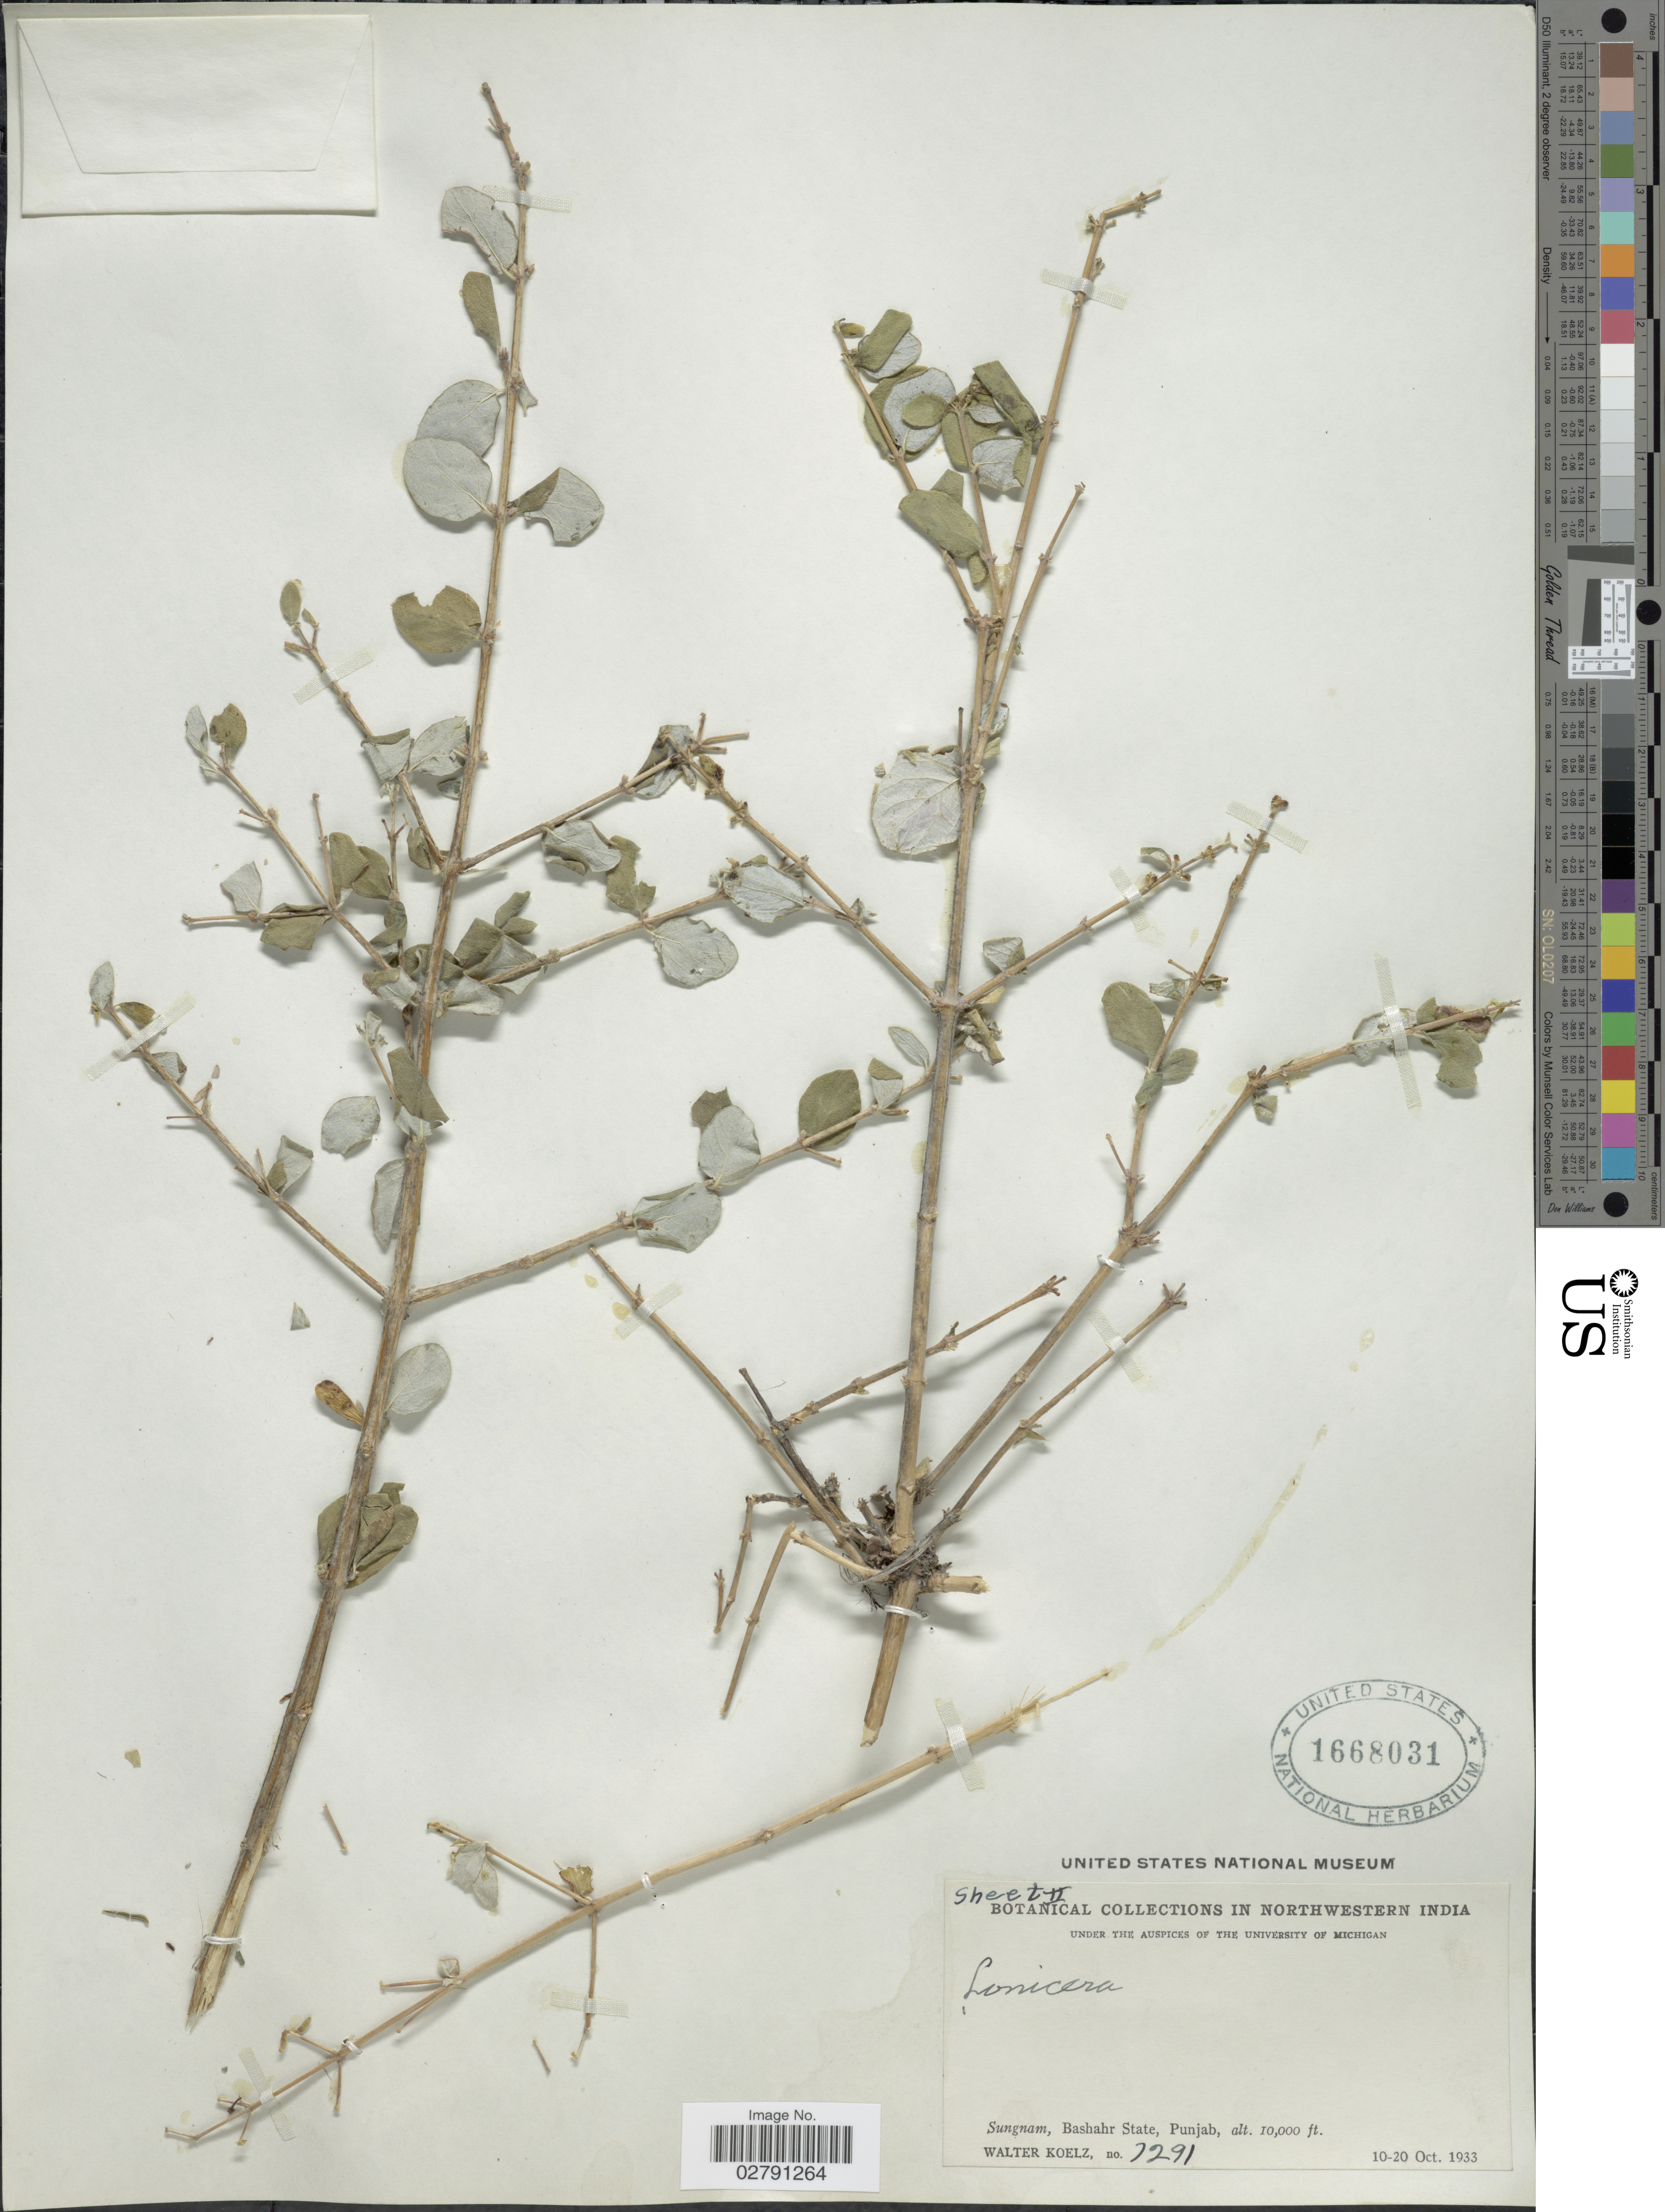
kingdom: Plantae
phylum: Tracheophyta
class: Magnoliopsida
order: Dipsacales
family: Caprifoliaceae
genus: Lonicera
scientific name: Lonicera sp.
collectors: W. N. Koelz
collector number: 7291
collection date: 1933-10-10/1933-10-20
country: India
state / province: Punjab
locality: Northwestern India. Sungnam, Bashahr State.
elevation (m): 3048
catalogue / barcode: US 1668031